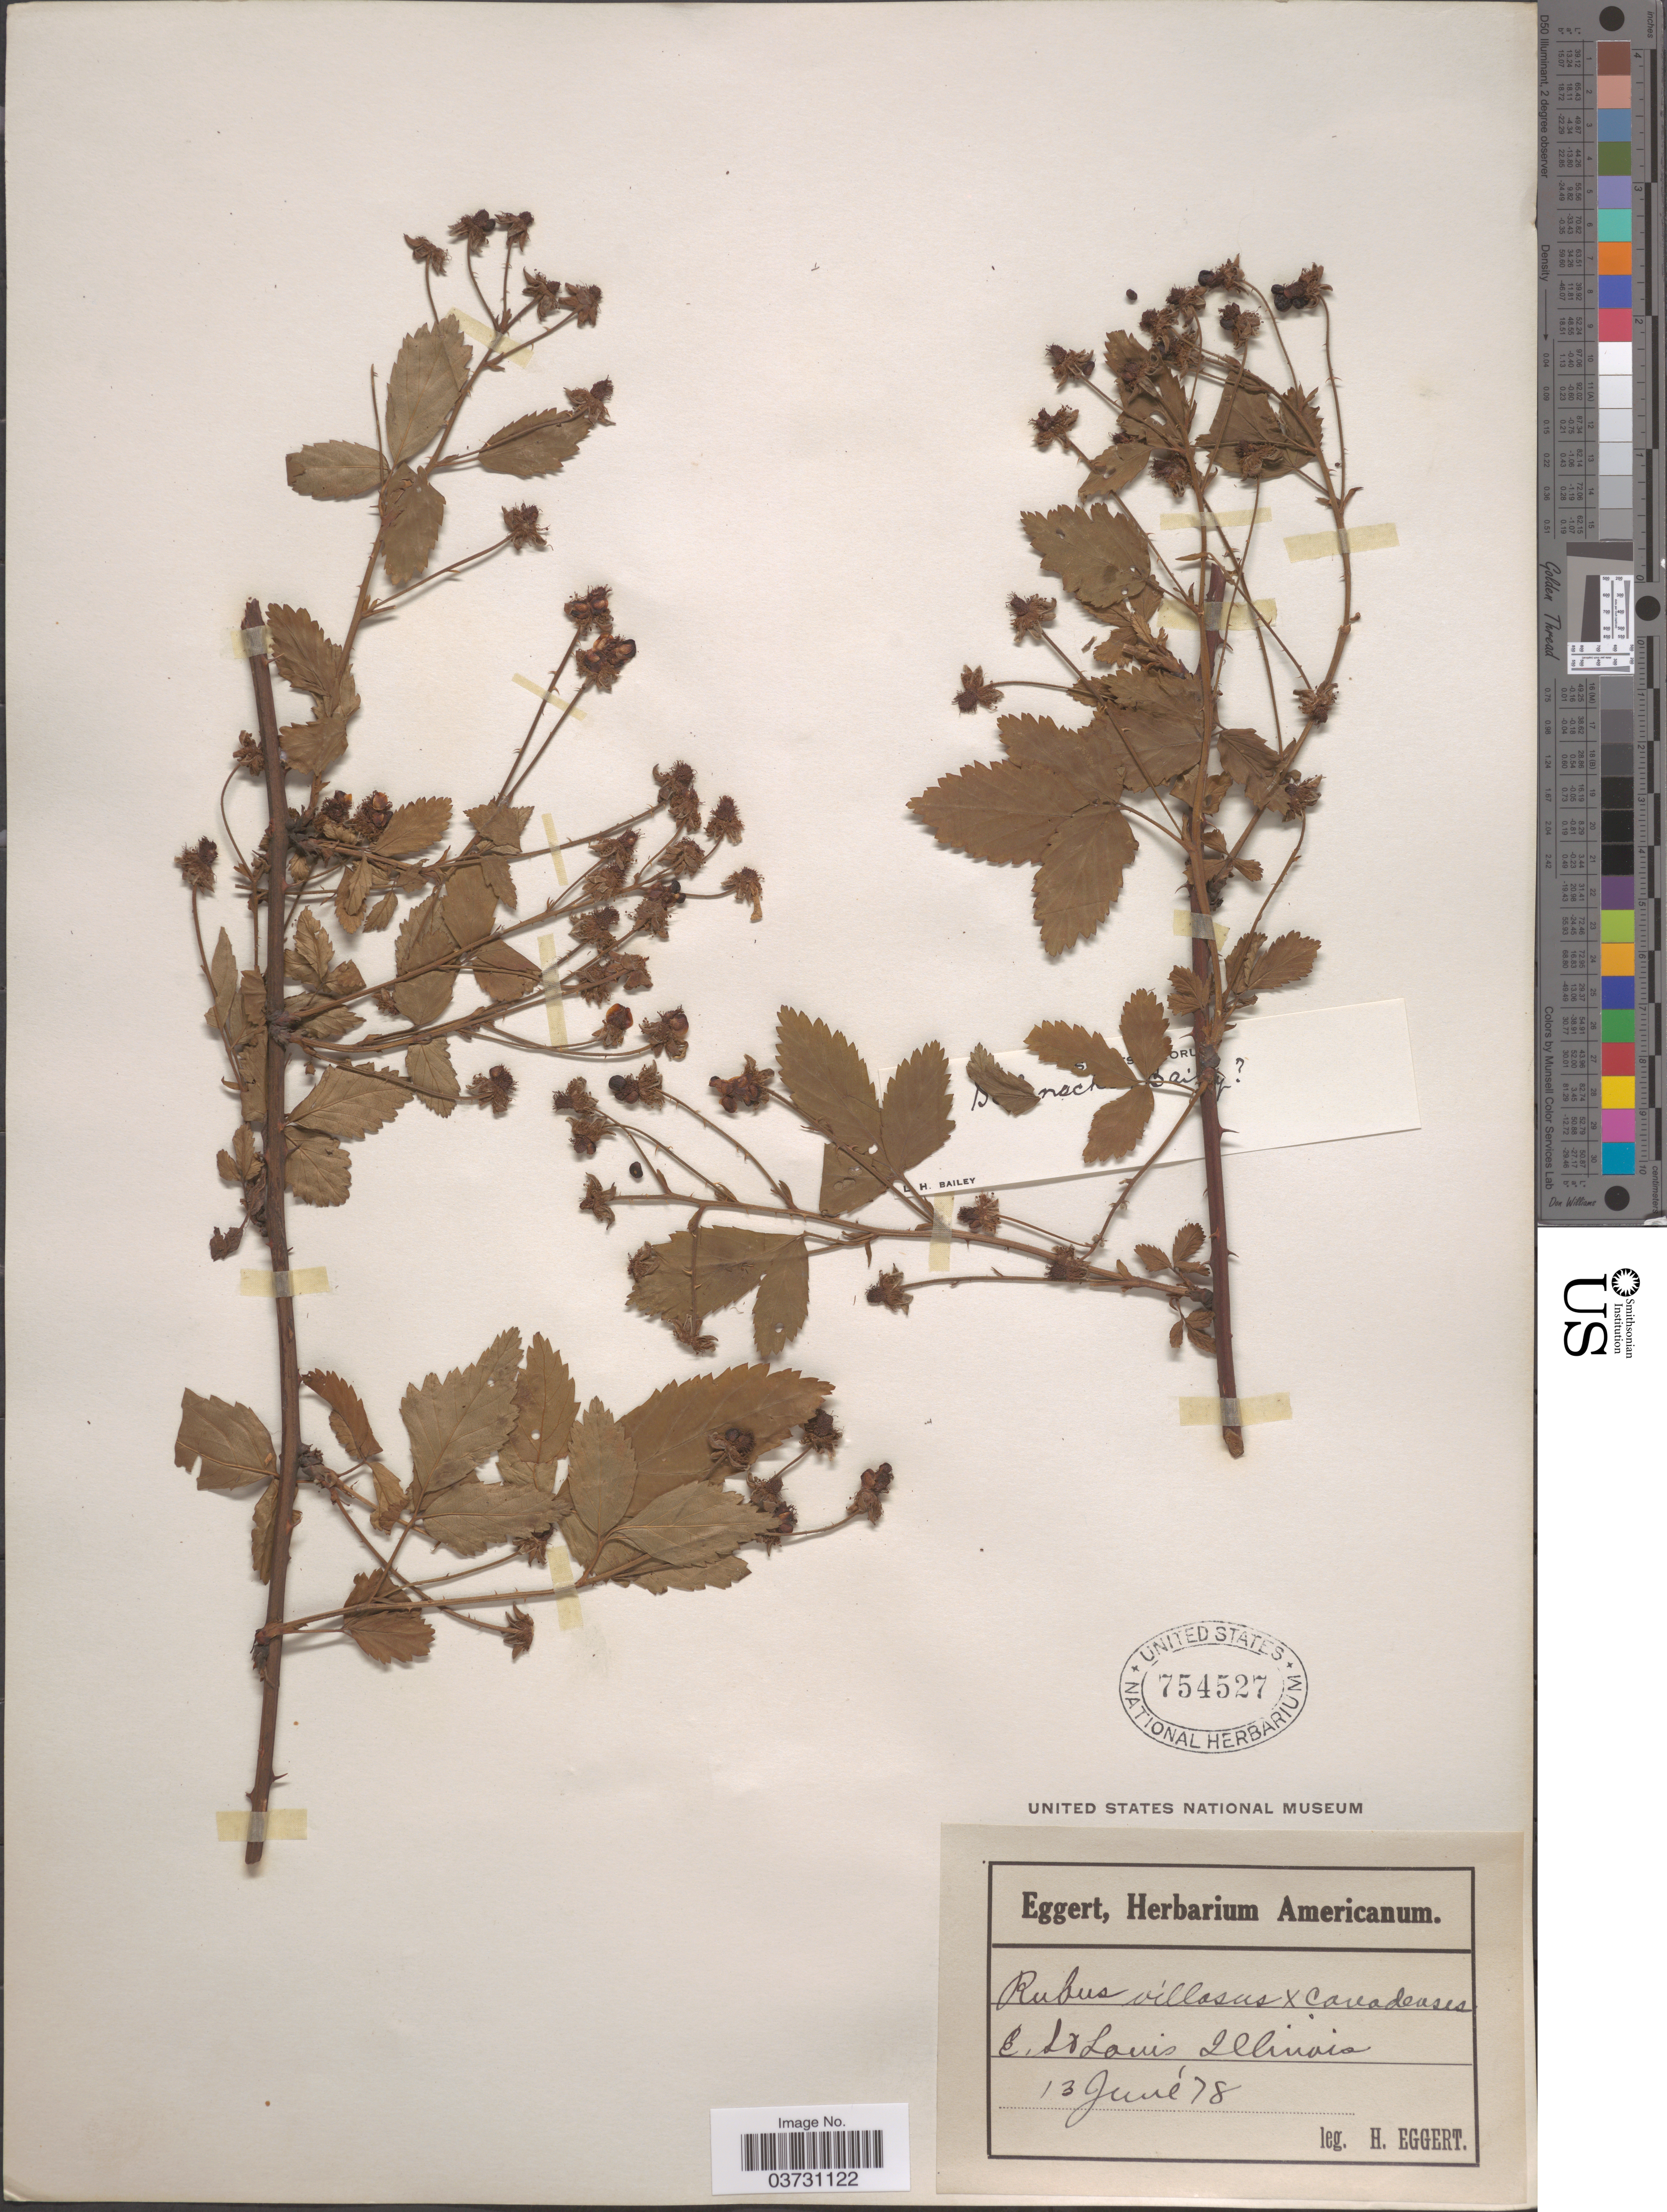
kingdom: Plantae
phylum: Tracheophyta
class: Magnoliopsida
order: Rosales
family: Rosaceae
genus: Rubus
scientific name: Rubus schneckii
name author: L.H. Bailey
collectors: H. Eggert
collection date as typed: Transcribed d/m/y: 13/6/78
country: United States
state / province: Illinois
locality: E. St Louis.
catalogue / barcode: US 754527